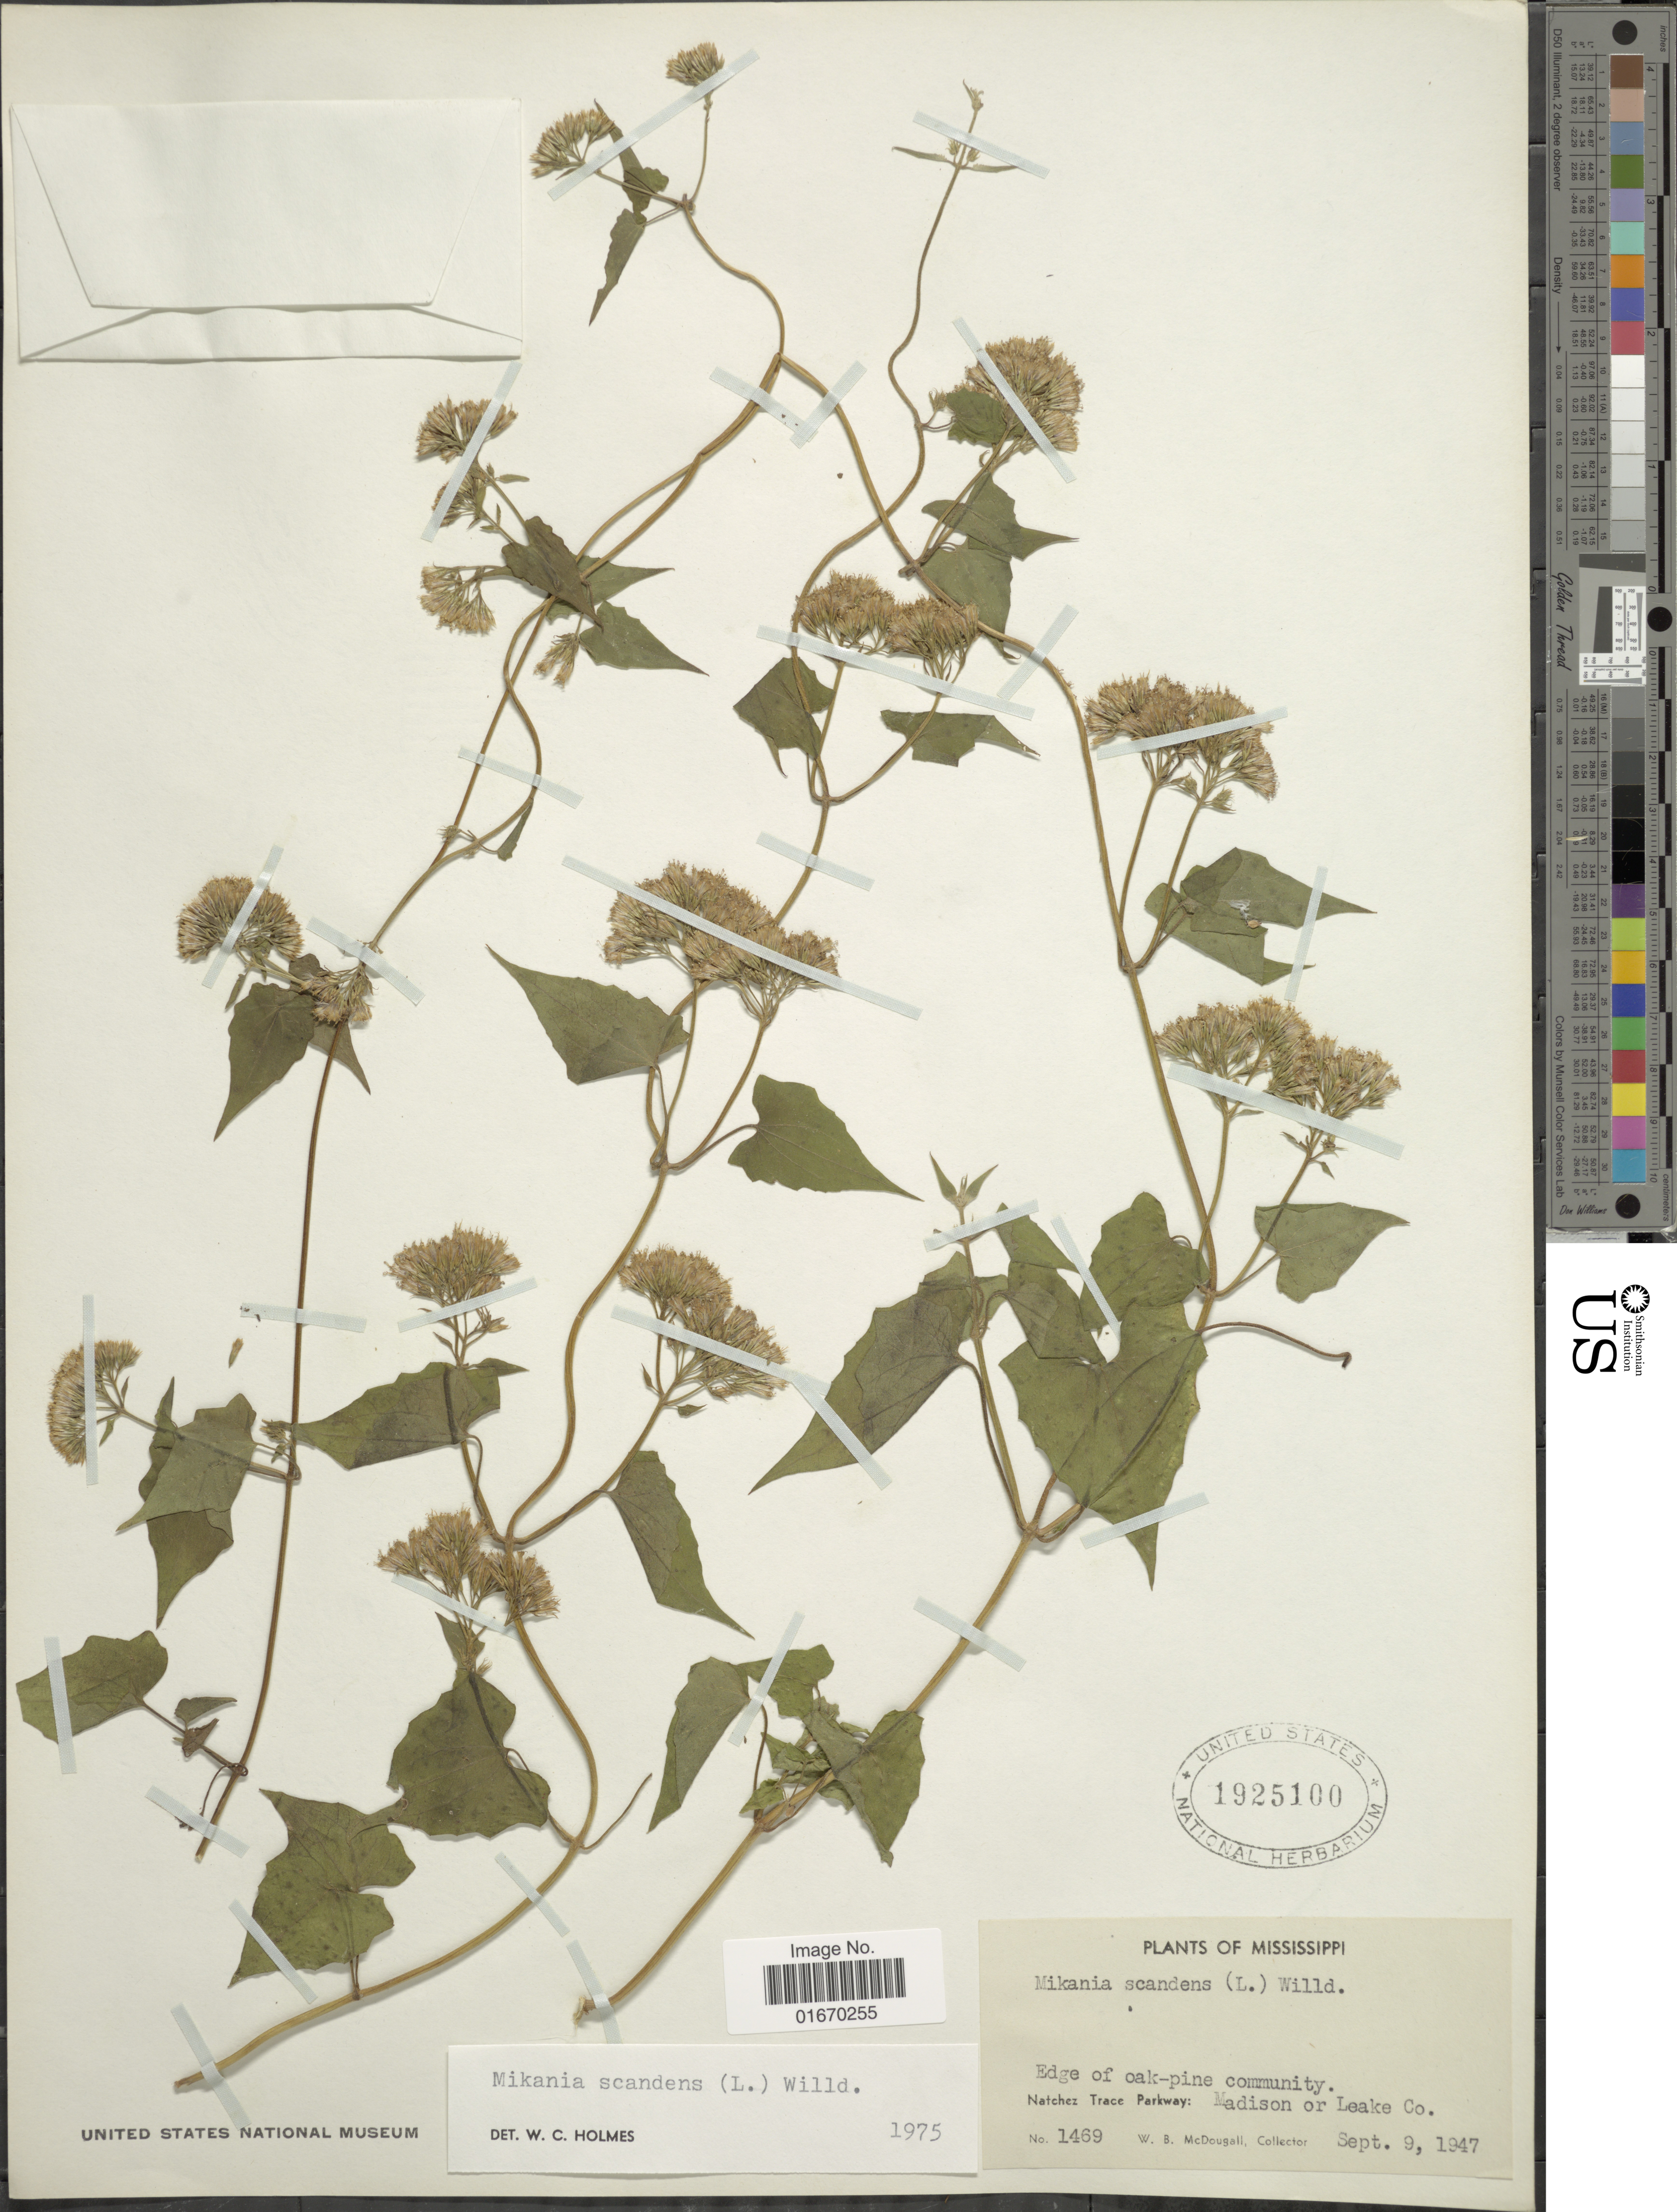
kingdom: Plantae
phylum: Tracheophyta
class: Magnoliopsida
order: Asterales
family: Asteraceae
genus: Mikania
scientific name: Mikania scandens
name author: (L.) Willd.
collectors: W. B. McDougall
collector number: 1469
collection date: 1947-09-09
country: United States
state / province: Mississippi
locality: Natchez Trace Parkway, Madison or Leake Co.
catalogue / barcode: US 1925100